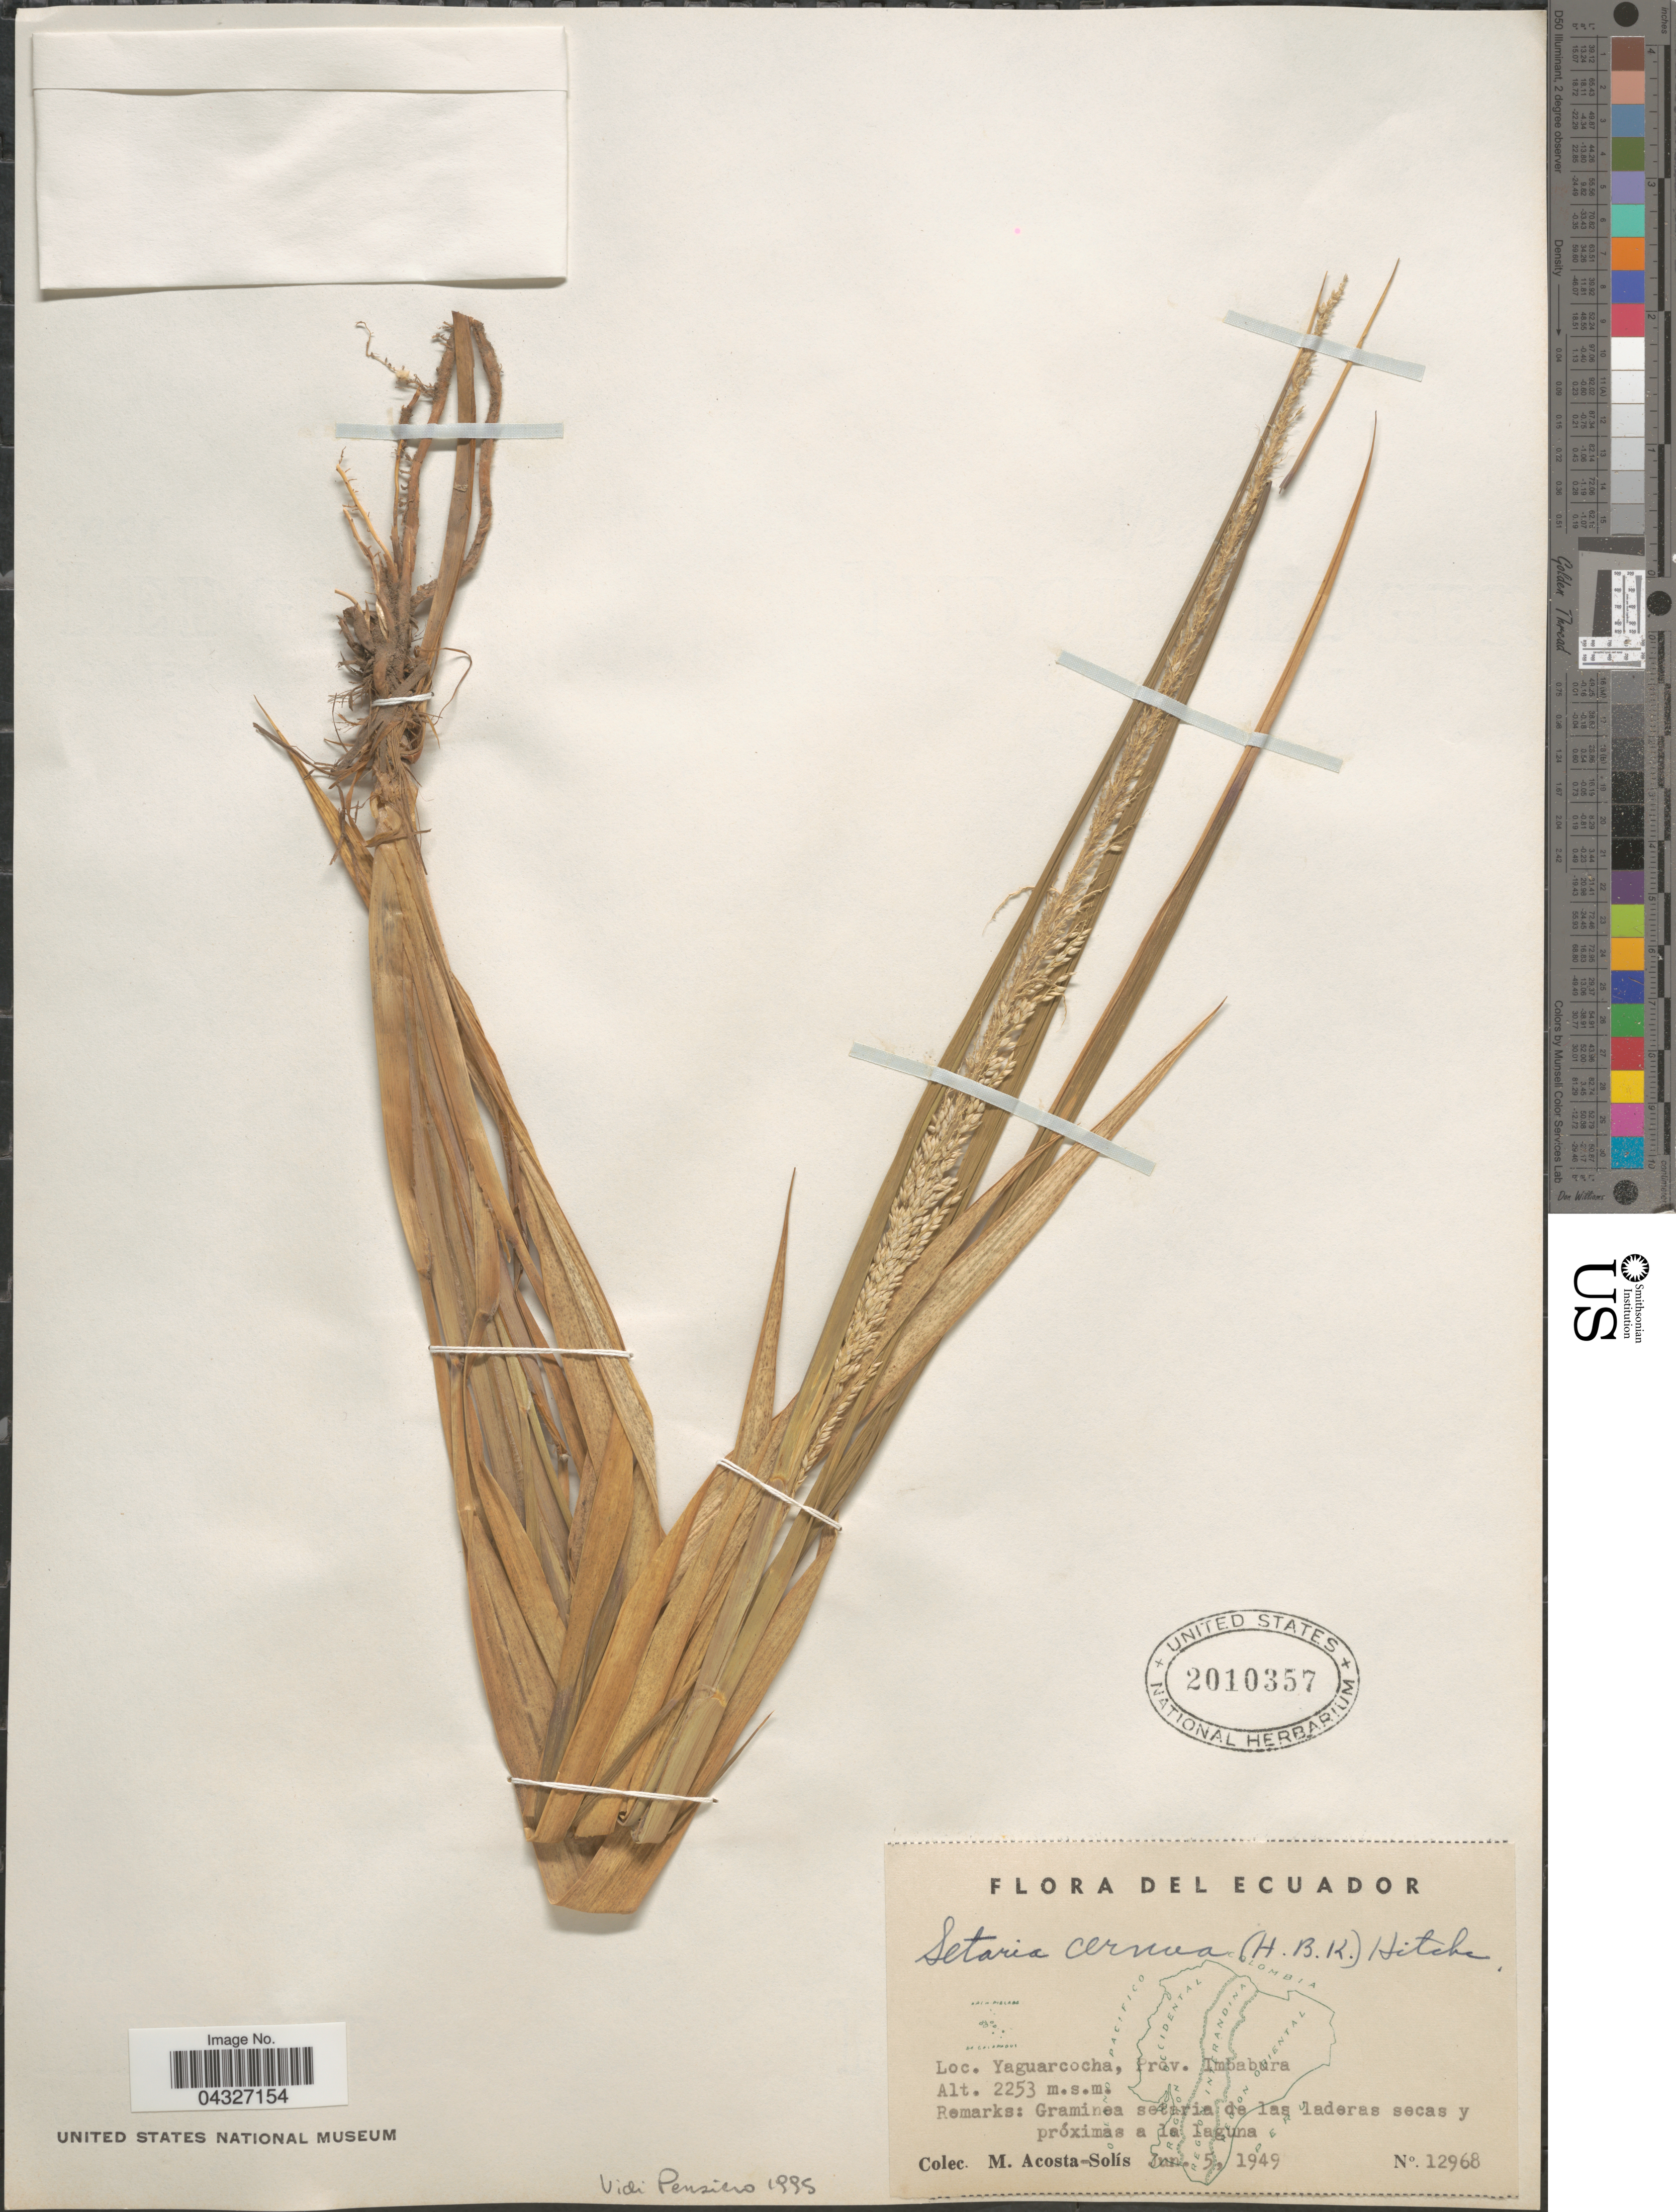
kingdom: Plantae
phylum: Tracheophyta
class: Liliopsida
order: Poales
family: Poaceae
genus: Setaria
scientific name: Setaria cernua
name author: Kunth in Humb.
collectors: M. Acosta Solis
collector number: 12968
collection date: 1949-06-05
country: Ecuador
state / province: Imbabura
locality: Yaguarcocha.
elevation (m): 2253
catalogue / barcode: US 2010357